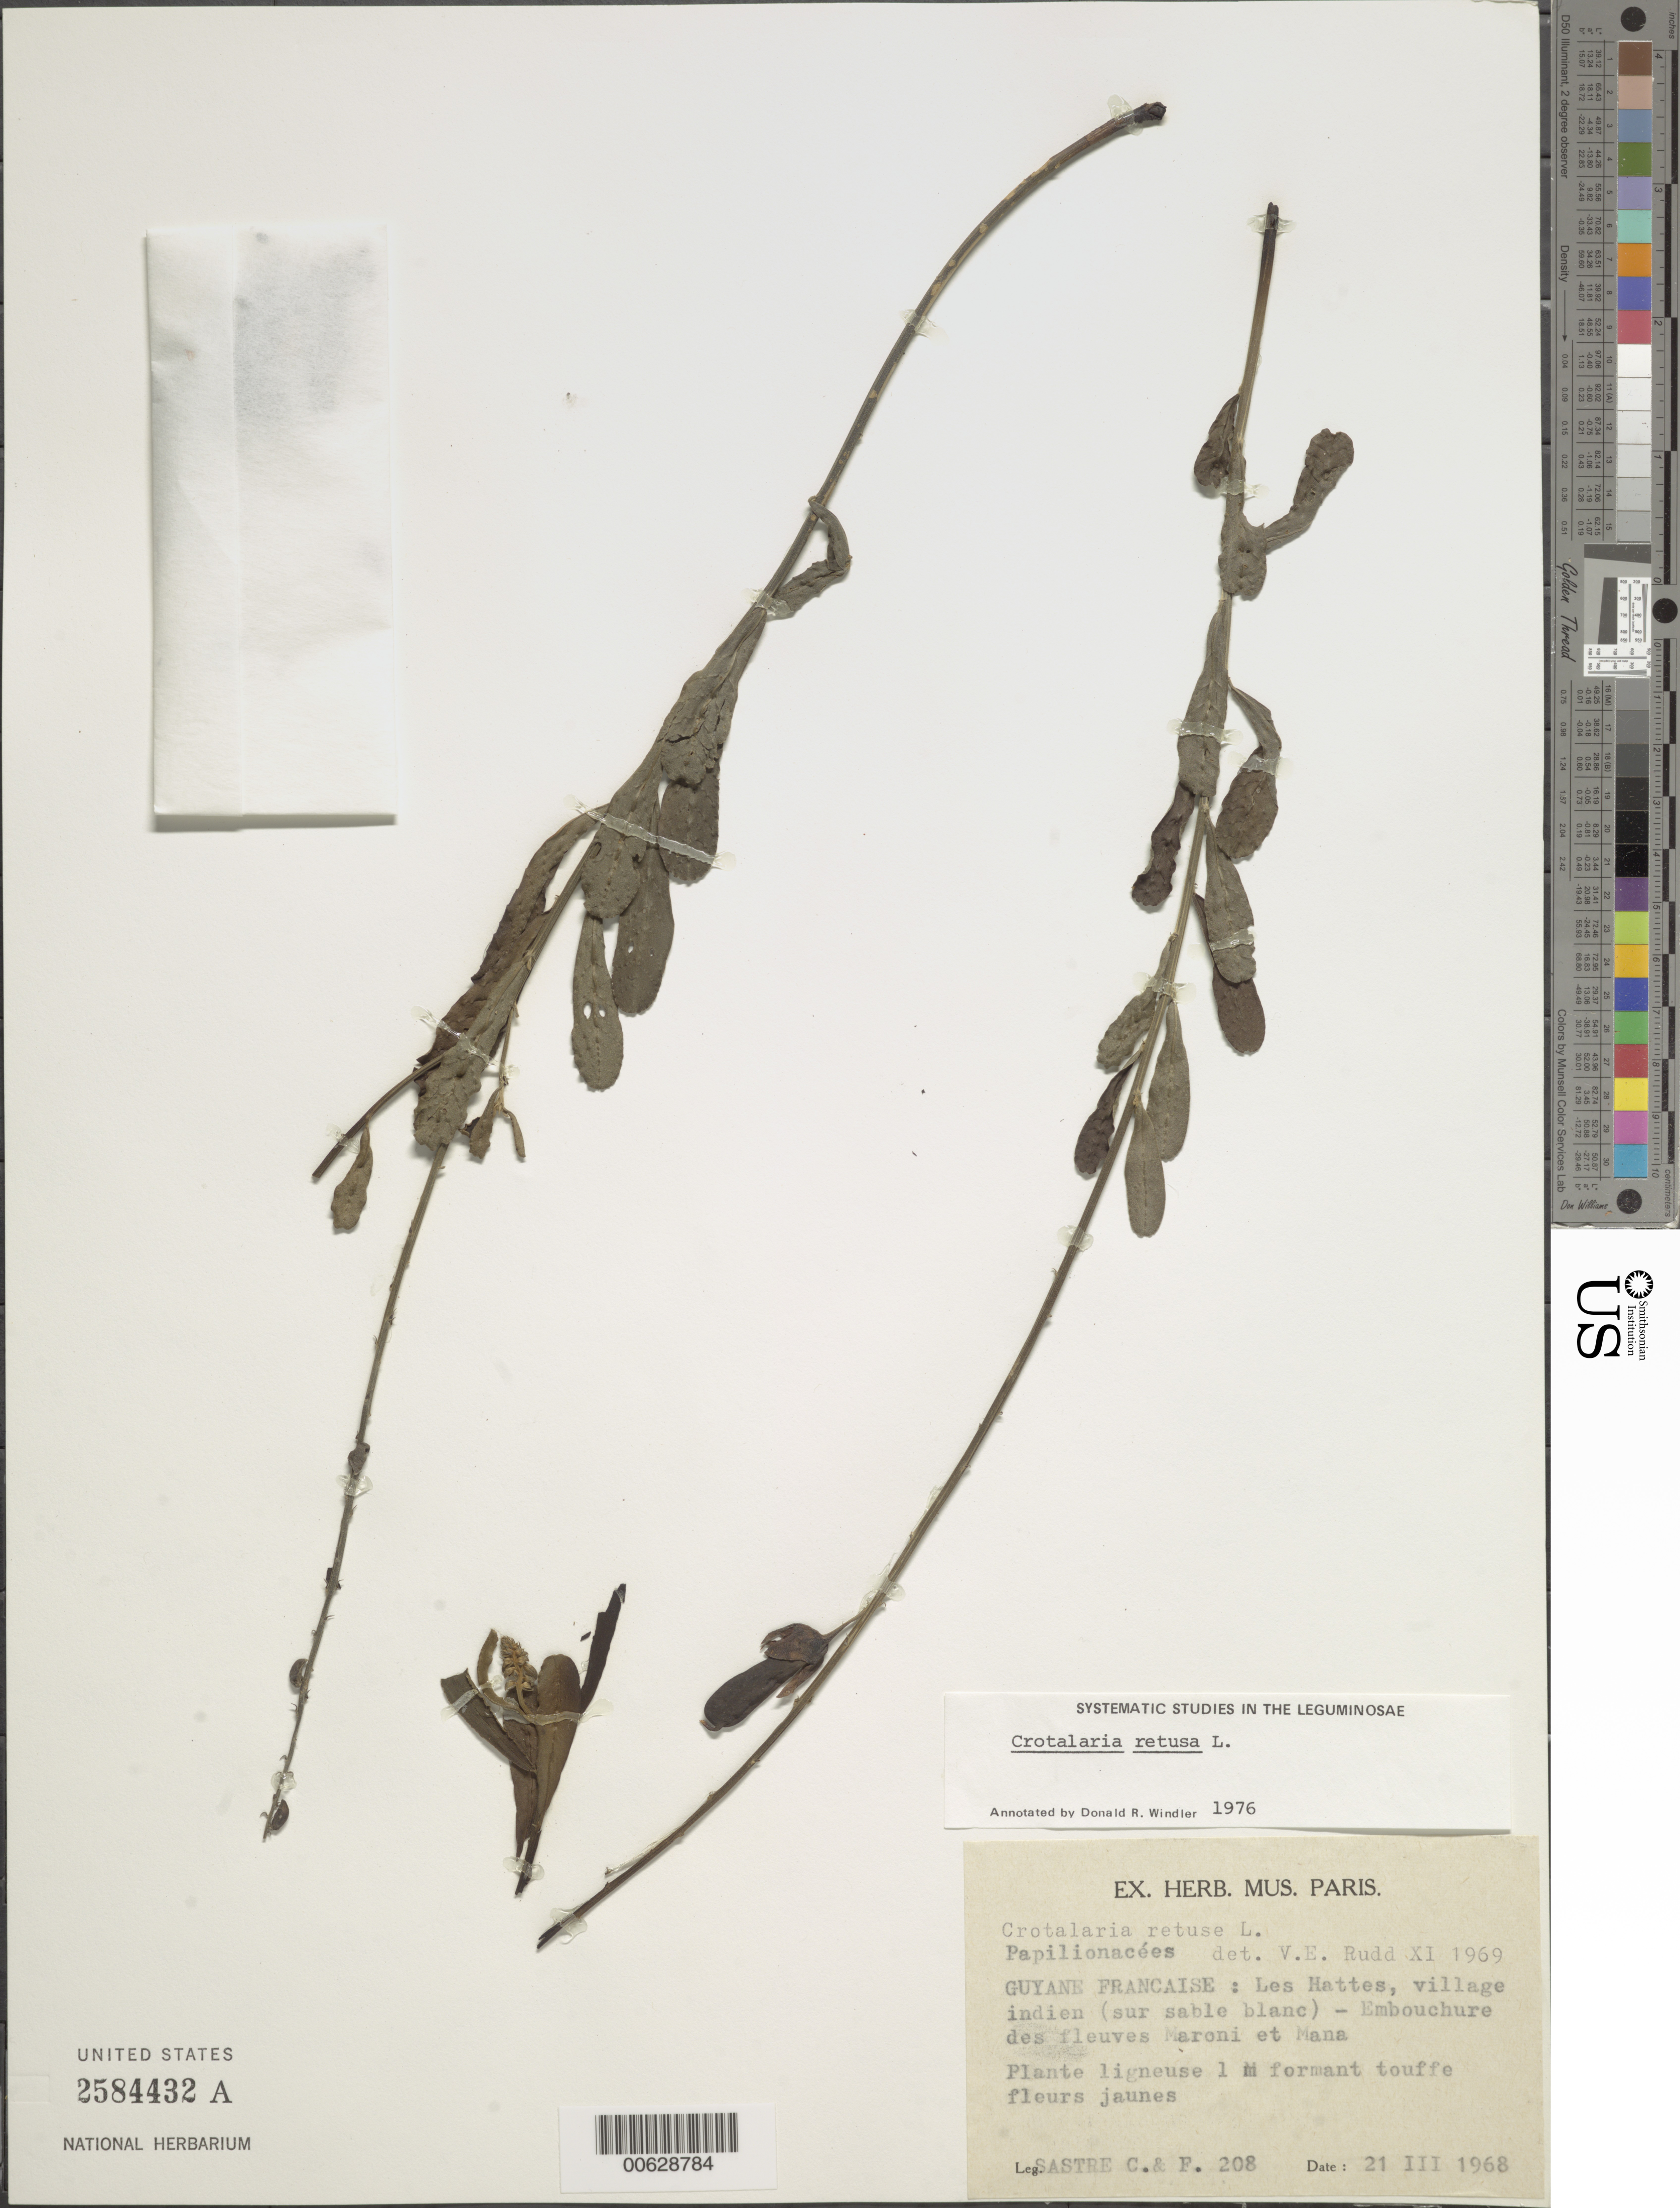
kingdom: Plantae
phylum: Tracheophyta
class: Magnoliopsida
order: Fabales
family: Fabaceae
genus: Crotalaria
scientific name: Crotalaria retusa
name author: L.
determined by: Windler, D. R.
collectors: C. H. L. Sastre & F. Sastre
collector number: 208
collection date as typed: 21-Mar-68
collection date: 1968-03-21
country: French Guiana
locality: Les Hattes, Indian village, embouchure des fleuves Mana & Maroni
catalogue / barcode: US 2584432A